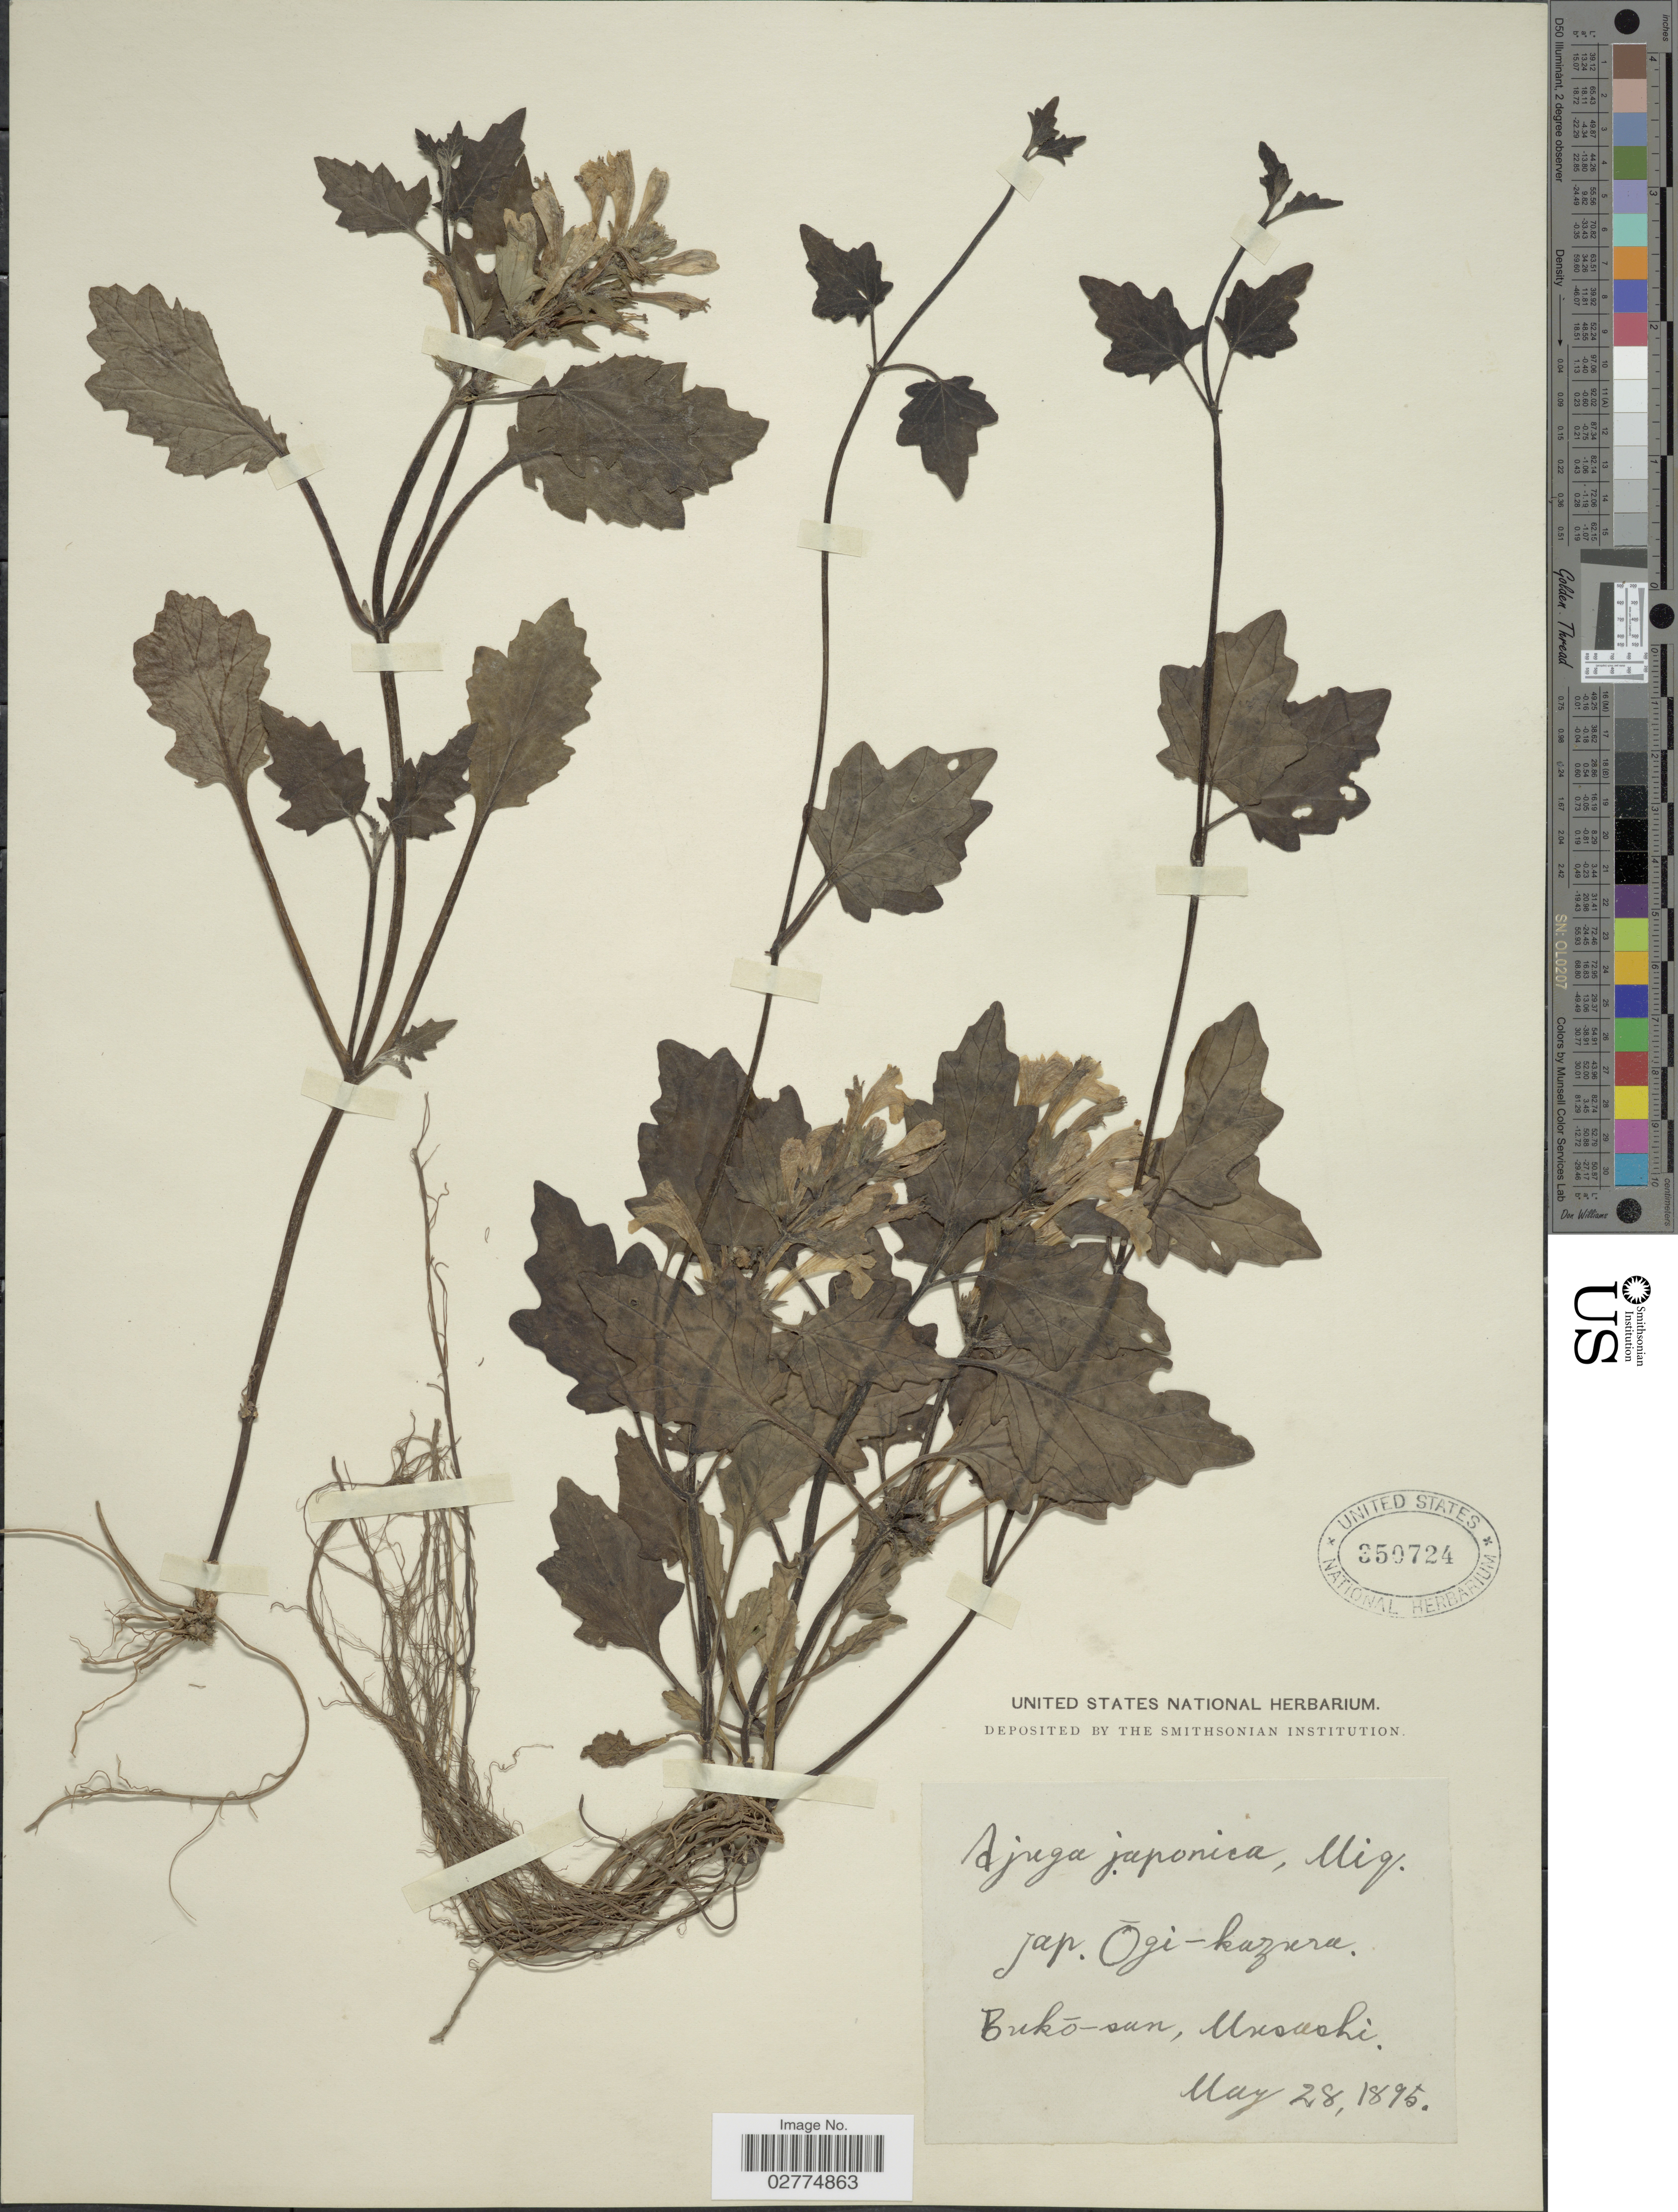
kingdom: Plantae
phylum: Tracheophyta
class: Magnoliopsida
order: Lamiales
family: Lamiaceae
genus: Ajuga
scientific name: Ajuga japonica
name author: Miq.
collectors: ex herb. United States National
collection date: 1895-05-28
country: Japan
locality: Buko-san, Unsashi.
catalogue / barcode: US 350724